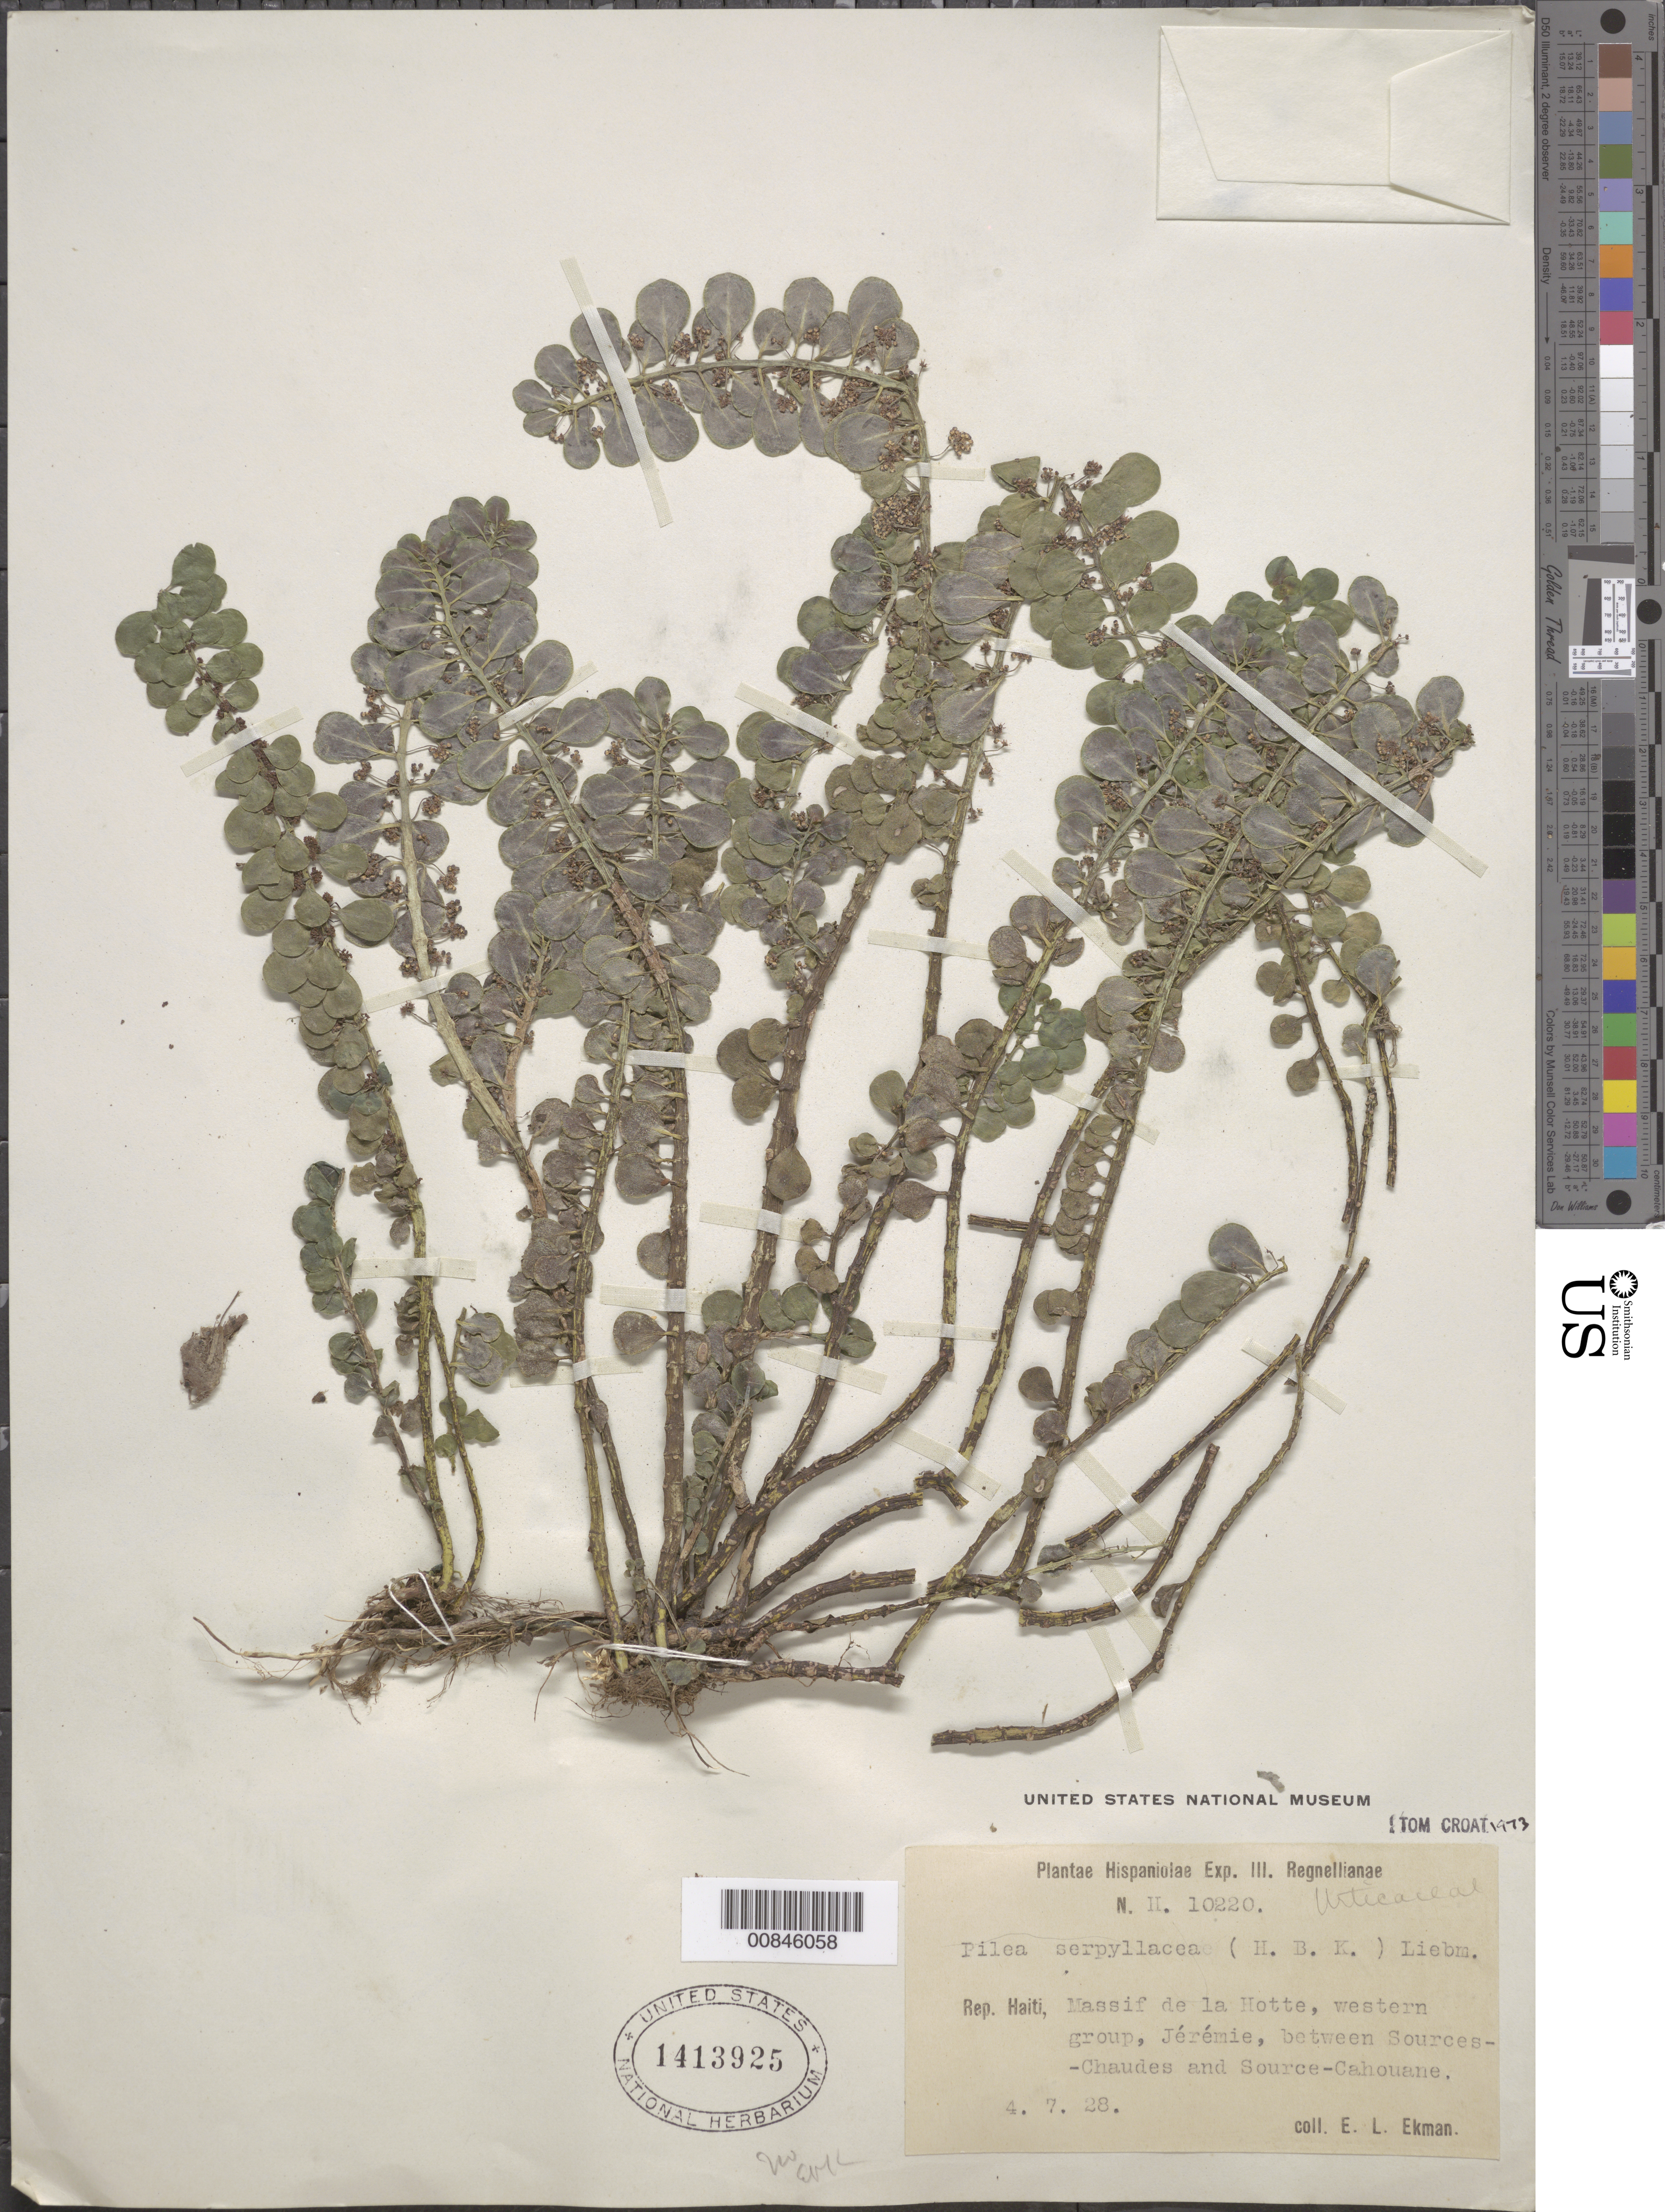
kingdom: Plantae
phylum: Tracheophyta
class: Magnoliopsida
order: Rosales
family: Urticaceae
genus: Pilea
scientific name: Pilea serpyllacea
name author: (Kunth) Liebm.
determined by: Croat, Thomas B., Missouri Botanical Garden (MO)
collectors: E. L. Ekman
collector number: H 10220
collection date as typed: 04 Jul 1928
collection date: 1928-07-04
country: Haiti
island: Hispaniola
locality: Massif de la Hotte, western group, Jérémie, between Sources-Chaudes and Source-Cahouane.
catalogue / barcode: US 1413925